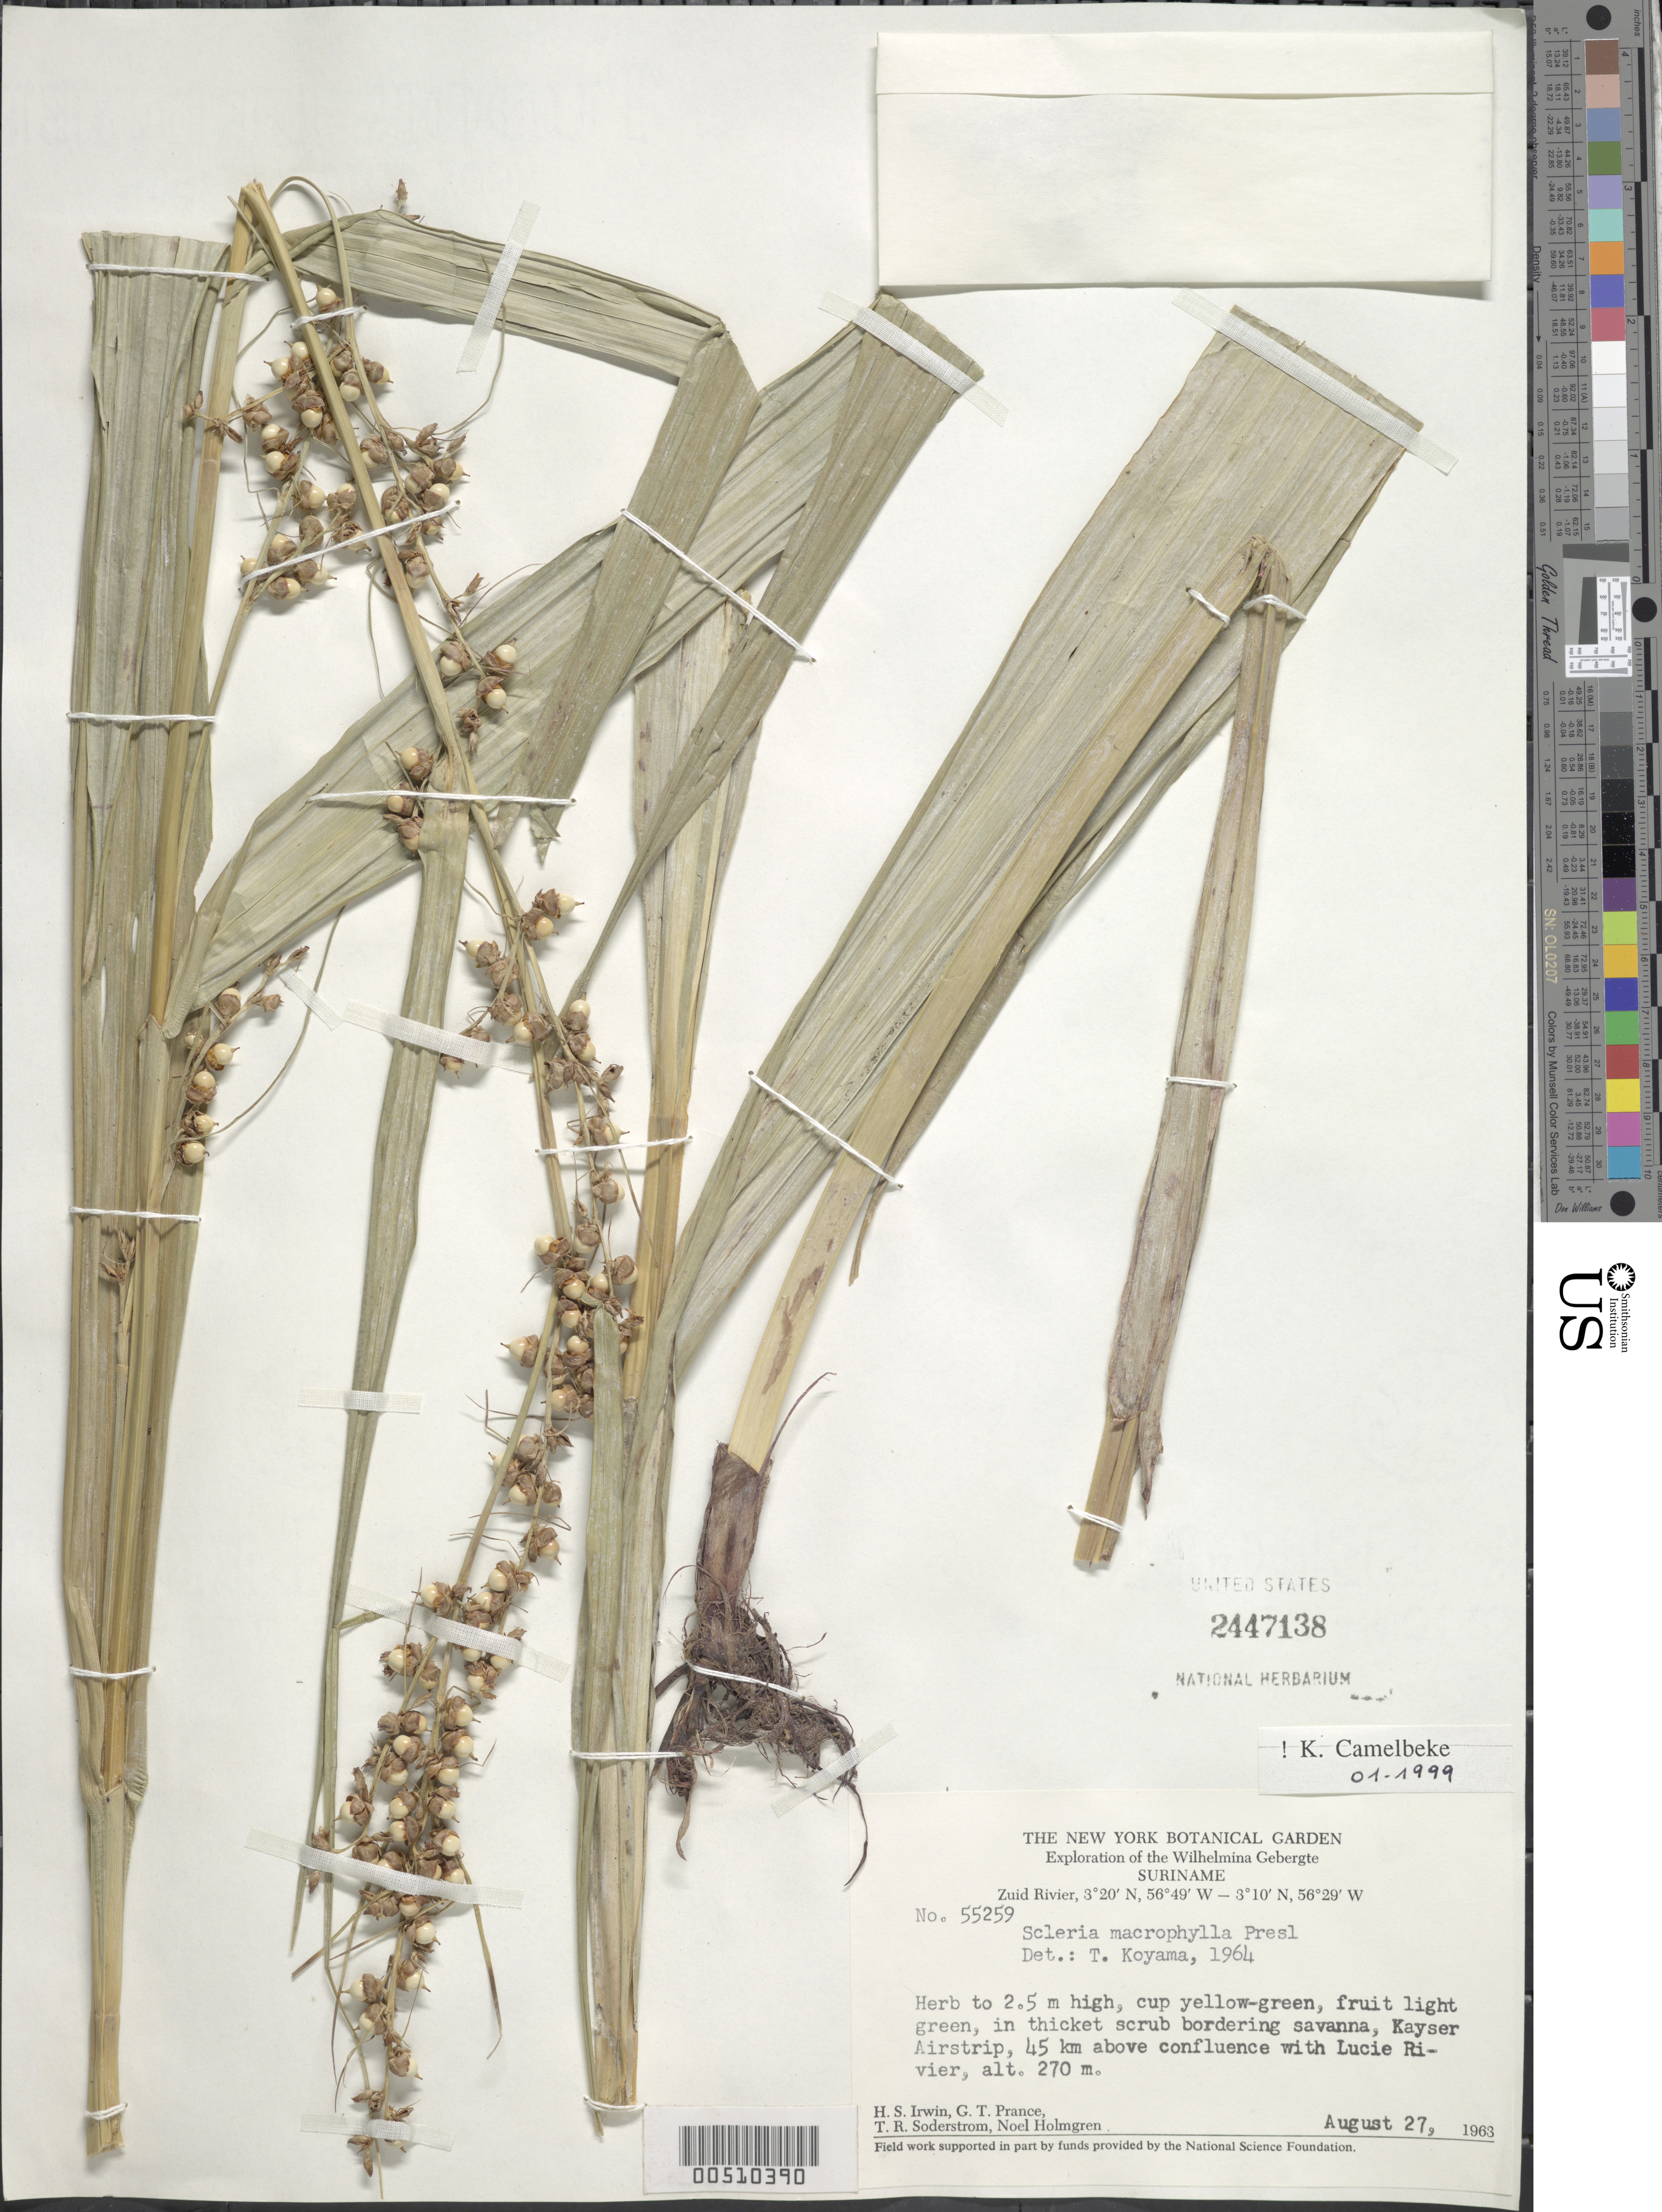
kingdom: Plantae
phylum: Tracheophyta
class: Liliopsida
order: Poales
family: Cyperaceae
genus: Scleria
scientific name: Scleria macrophylla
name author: J. Presl & C. Presl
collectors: H. Irwin, G. T. Prance, T. R. Soderstrom & N. H. Holmgren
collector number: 55259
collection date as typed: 27 Aug 1963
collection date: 1963-08-27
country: Suriname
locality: Kayser Airstrip, 45 km above confluence with Lucie River; Zuid River.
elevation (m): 270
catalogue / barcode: US 2447138